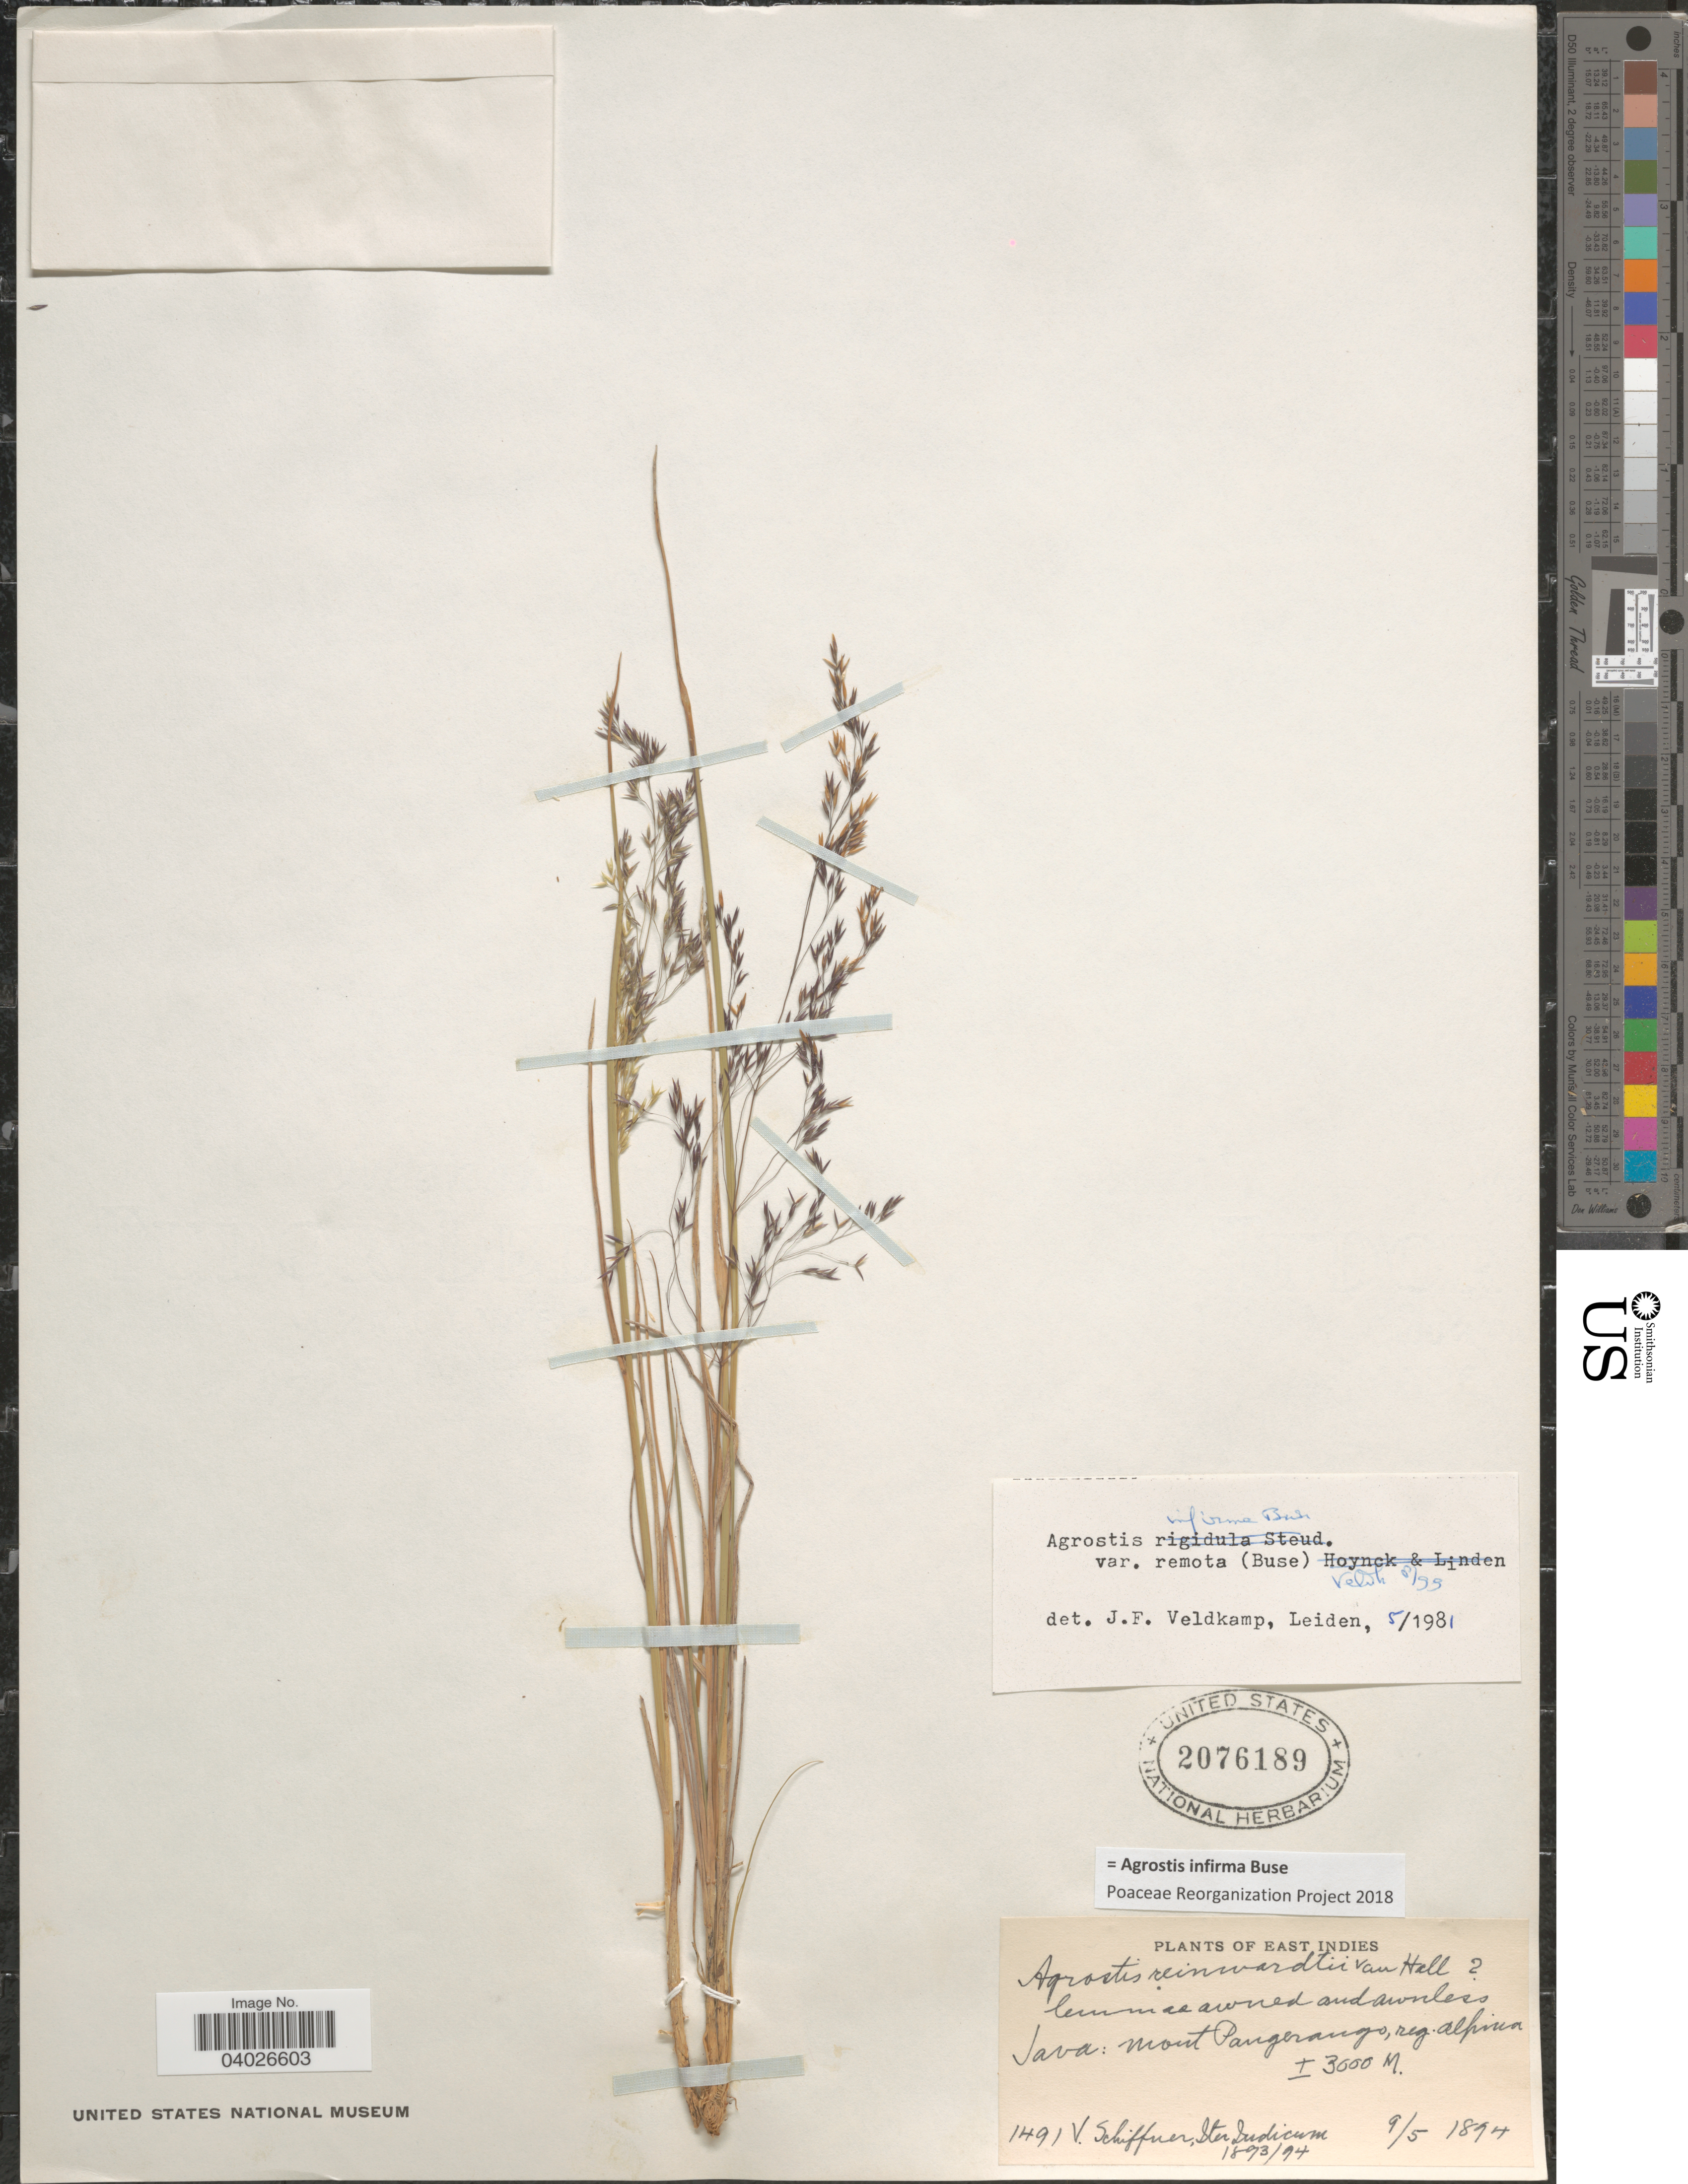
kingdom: Plantae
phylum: Tracheophyta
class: Liliopsida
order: Poales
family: Poaceae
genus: Agrostis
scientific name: Agrostis infirma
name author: Büse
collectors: V. Schiffner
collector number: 1491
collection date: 1894-05-09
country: Indonesia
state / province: Java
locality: East Indies. Mont Pangerango, reg. alpium. Iter Indicum.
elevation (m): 3000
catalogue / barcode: US 2076189